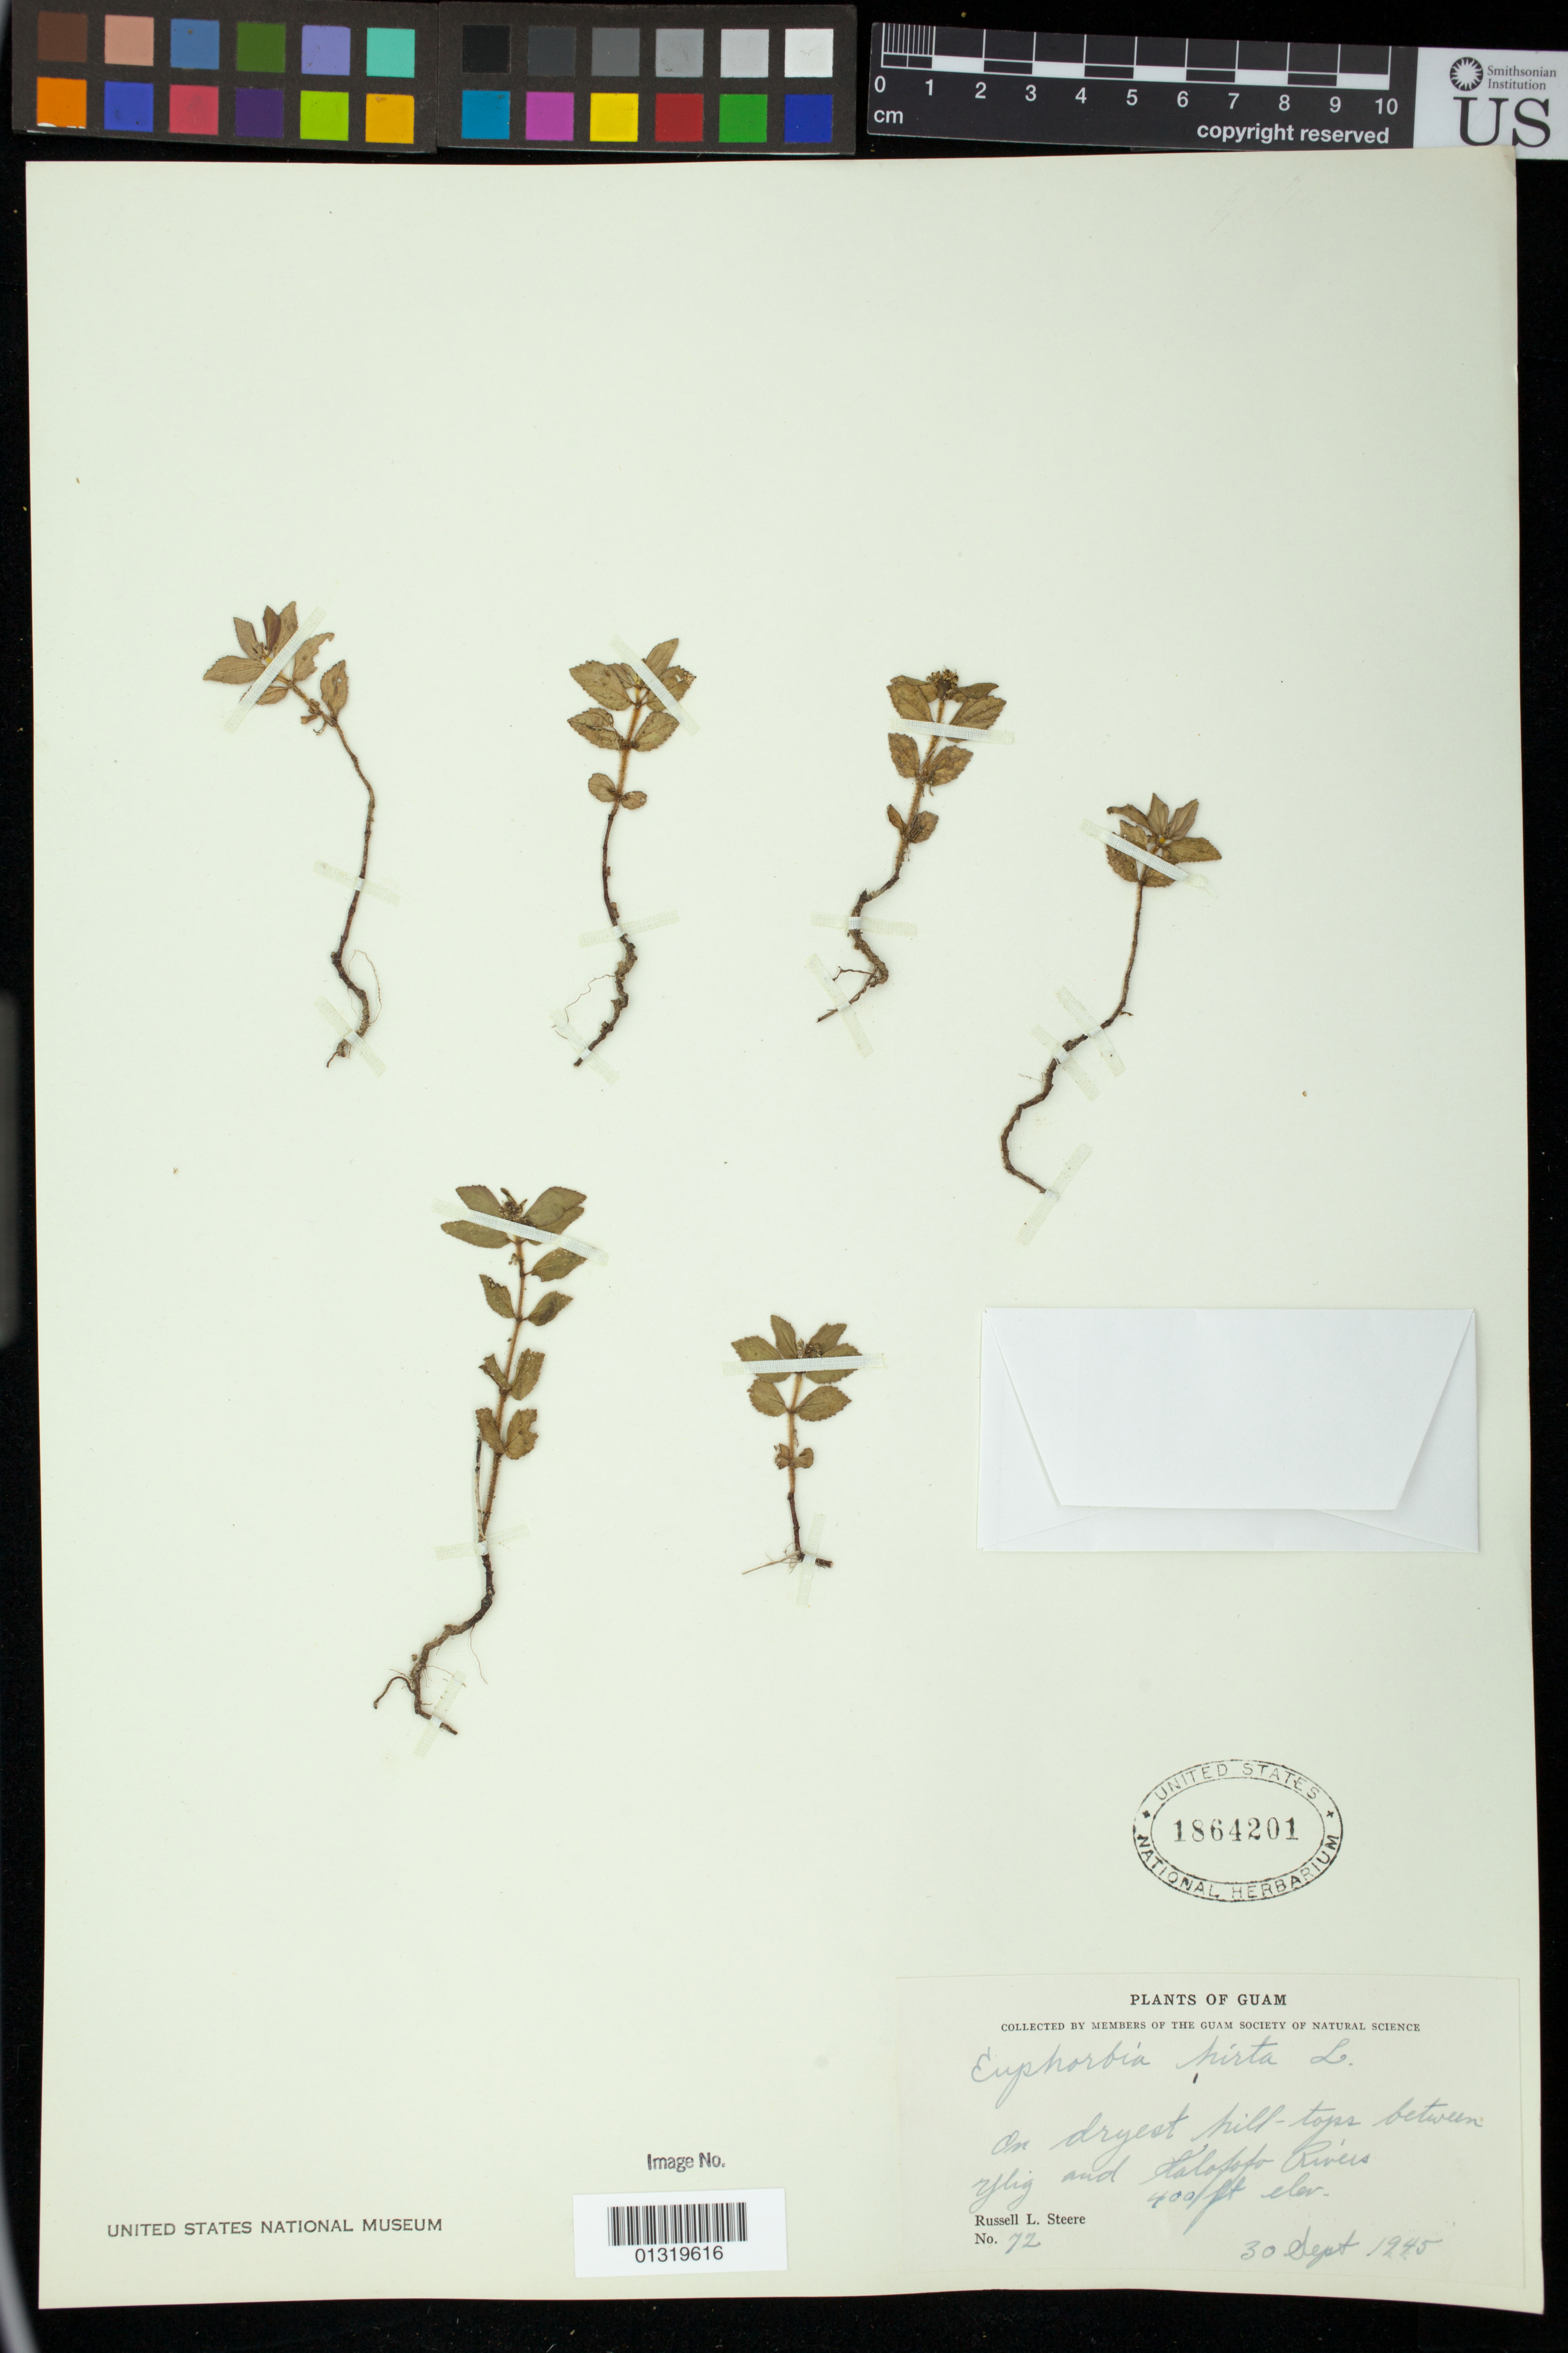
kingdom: Plantae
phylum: Tracheophyta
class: Magnoliopsida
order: Malpighiales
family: Euphorbiaceae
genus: Euphorbia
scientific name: Euphorbia hirta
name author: L.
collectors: R. L. Steere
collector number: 72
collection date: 1945-09-30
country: Guam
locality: On driest hill-tops between Ylig and Talofofo Rivers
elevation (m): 122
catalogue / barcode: US 1864201